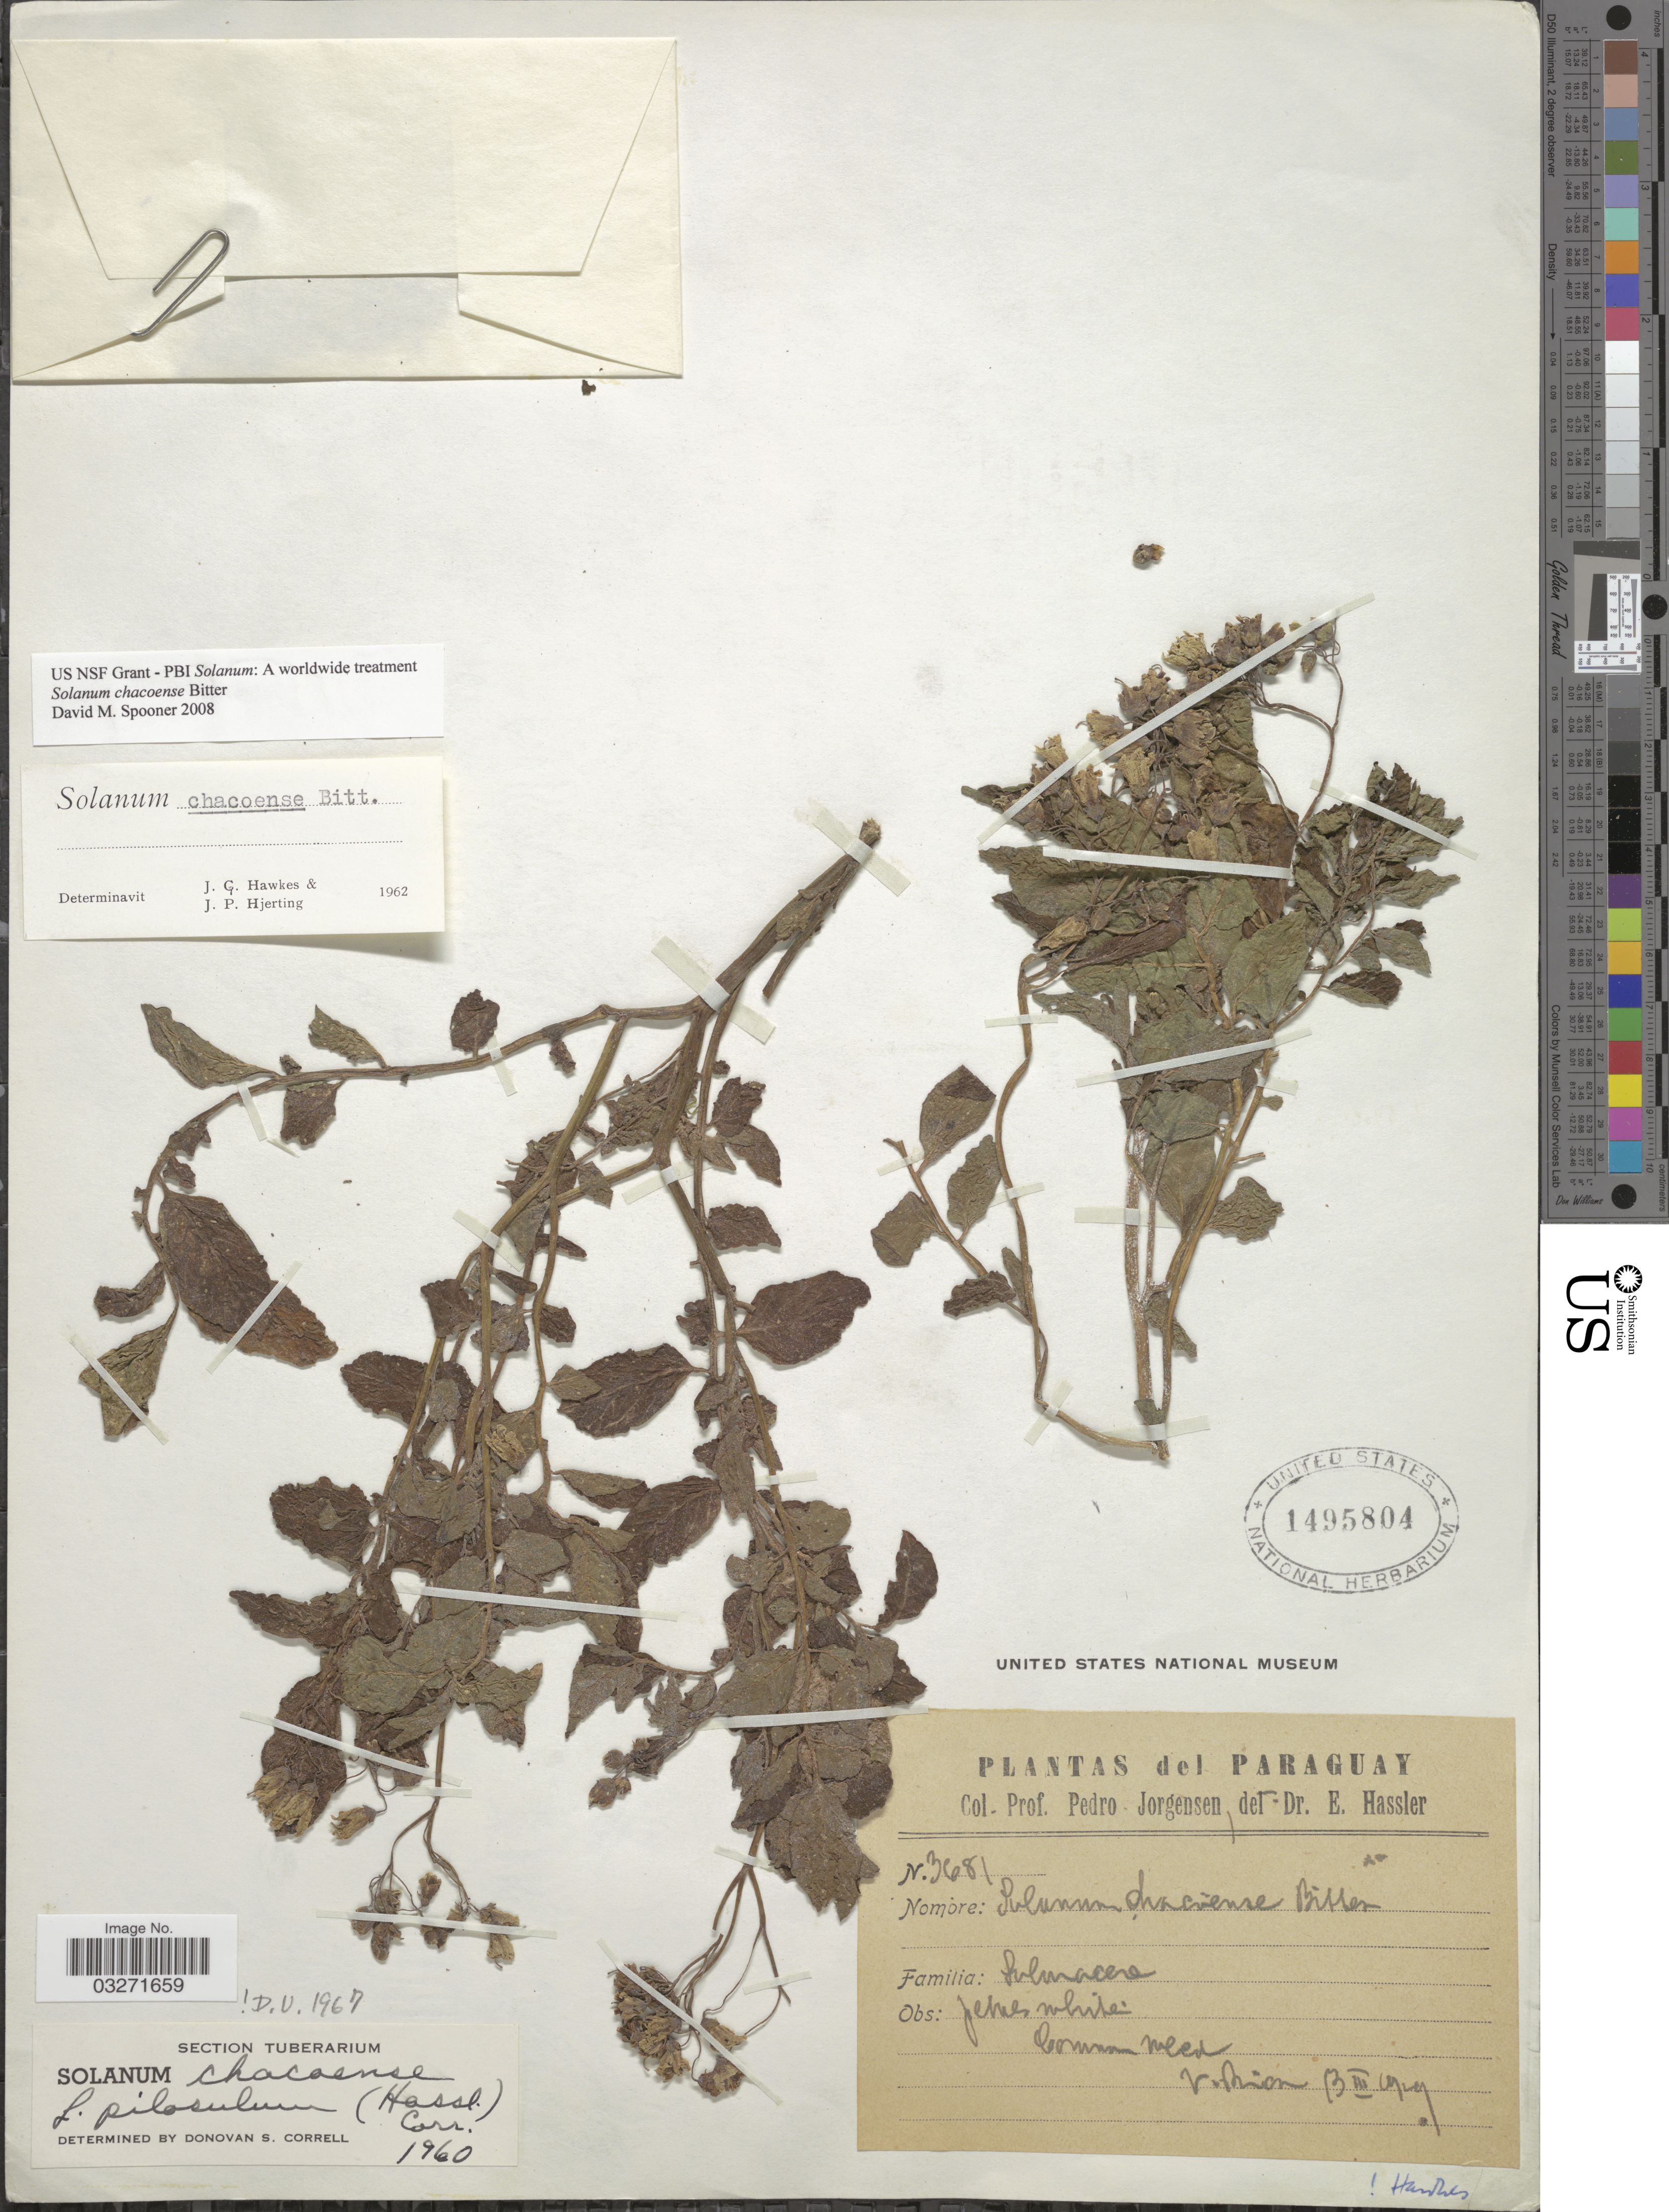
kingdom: Plantae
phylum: Tracheophyta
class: Magnoliopsida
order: Solanales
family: Solanaceae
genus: Solanum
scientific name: Solanum chacoense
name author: Bitt.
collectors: P. Jörgensen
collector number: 3681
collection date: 1929-03-13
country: Paraguay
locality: V. Rica.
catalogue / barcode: US 1495804